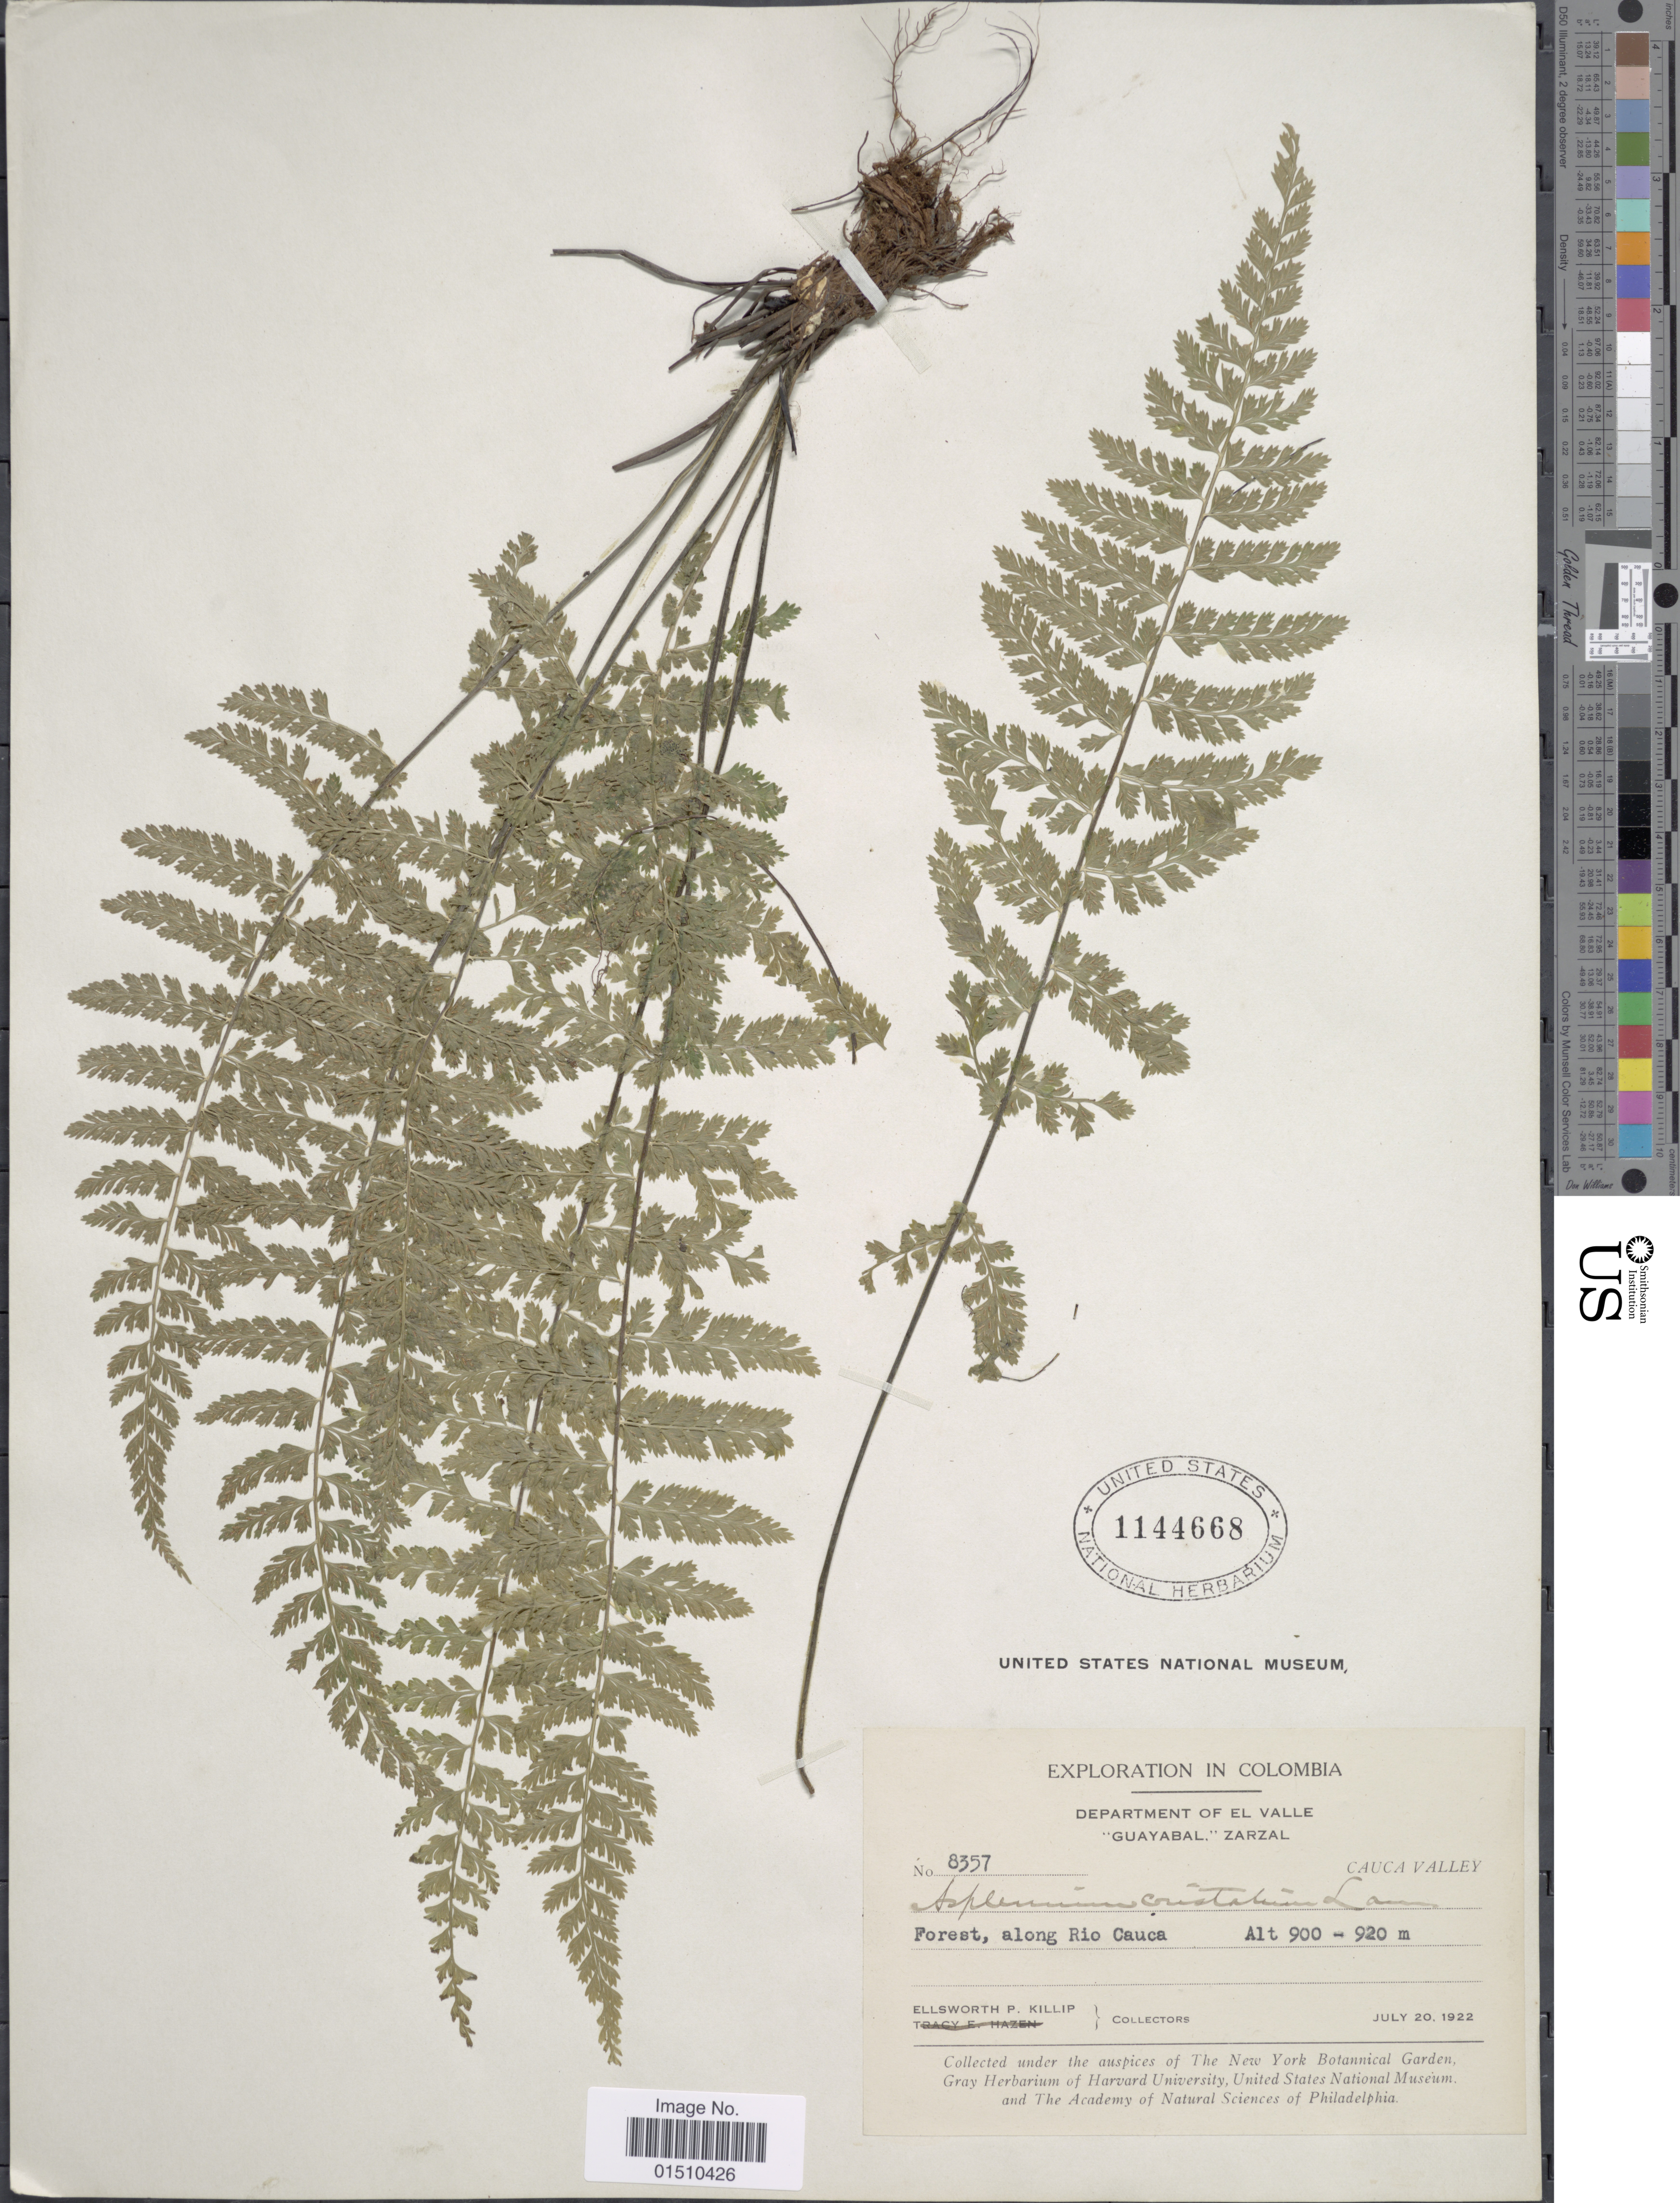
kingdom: Plantae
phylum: Tracheophyta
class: Polypodiopsida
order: Polypodiales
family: Aspleniaceae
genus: Asplenium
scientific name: Asplenium cristatum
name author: Lam.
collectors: E. P. Killip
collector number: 8357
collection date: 1922-07-20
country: Colombia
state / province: Valle del Cauca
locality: Colombia, department of El Valle, "Guyabal," Zaral, Cauca Valley, forest, along Rio Cauca.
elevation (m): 900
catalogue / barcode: US 1144668